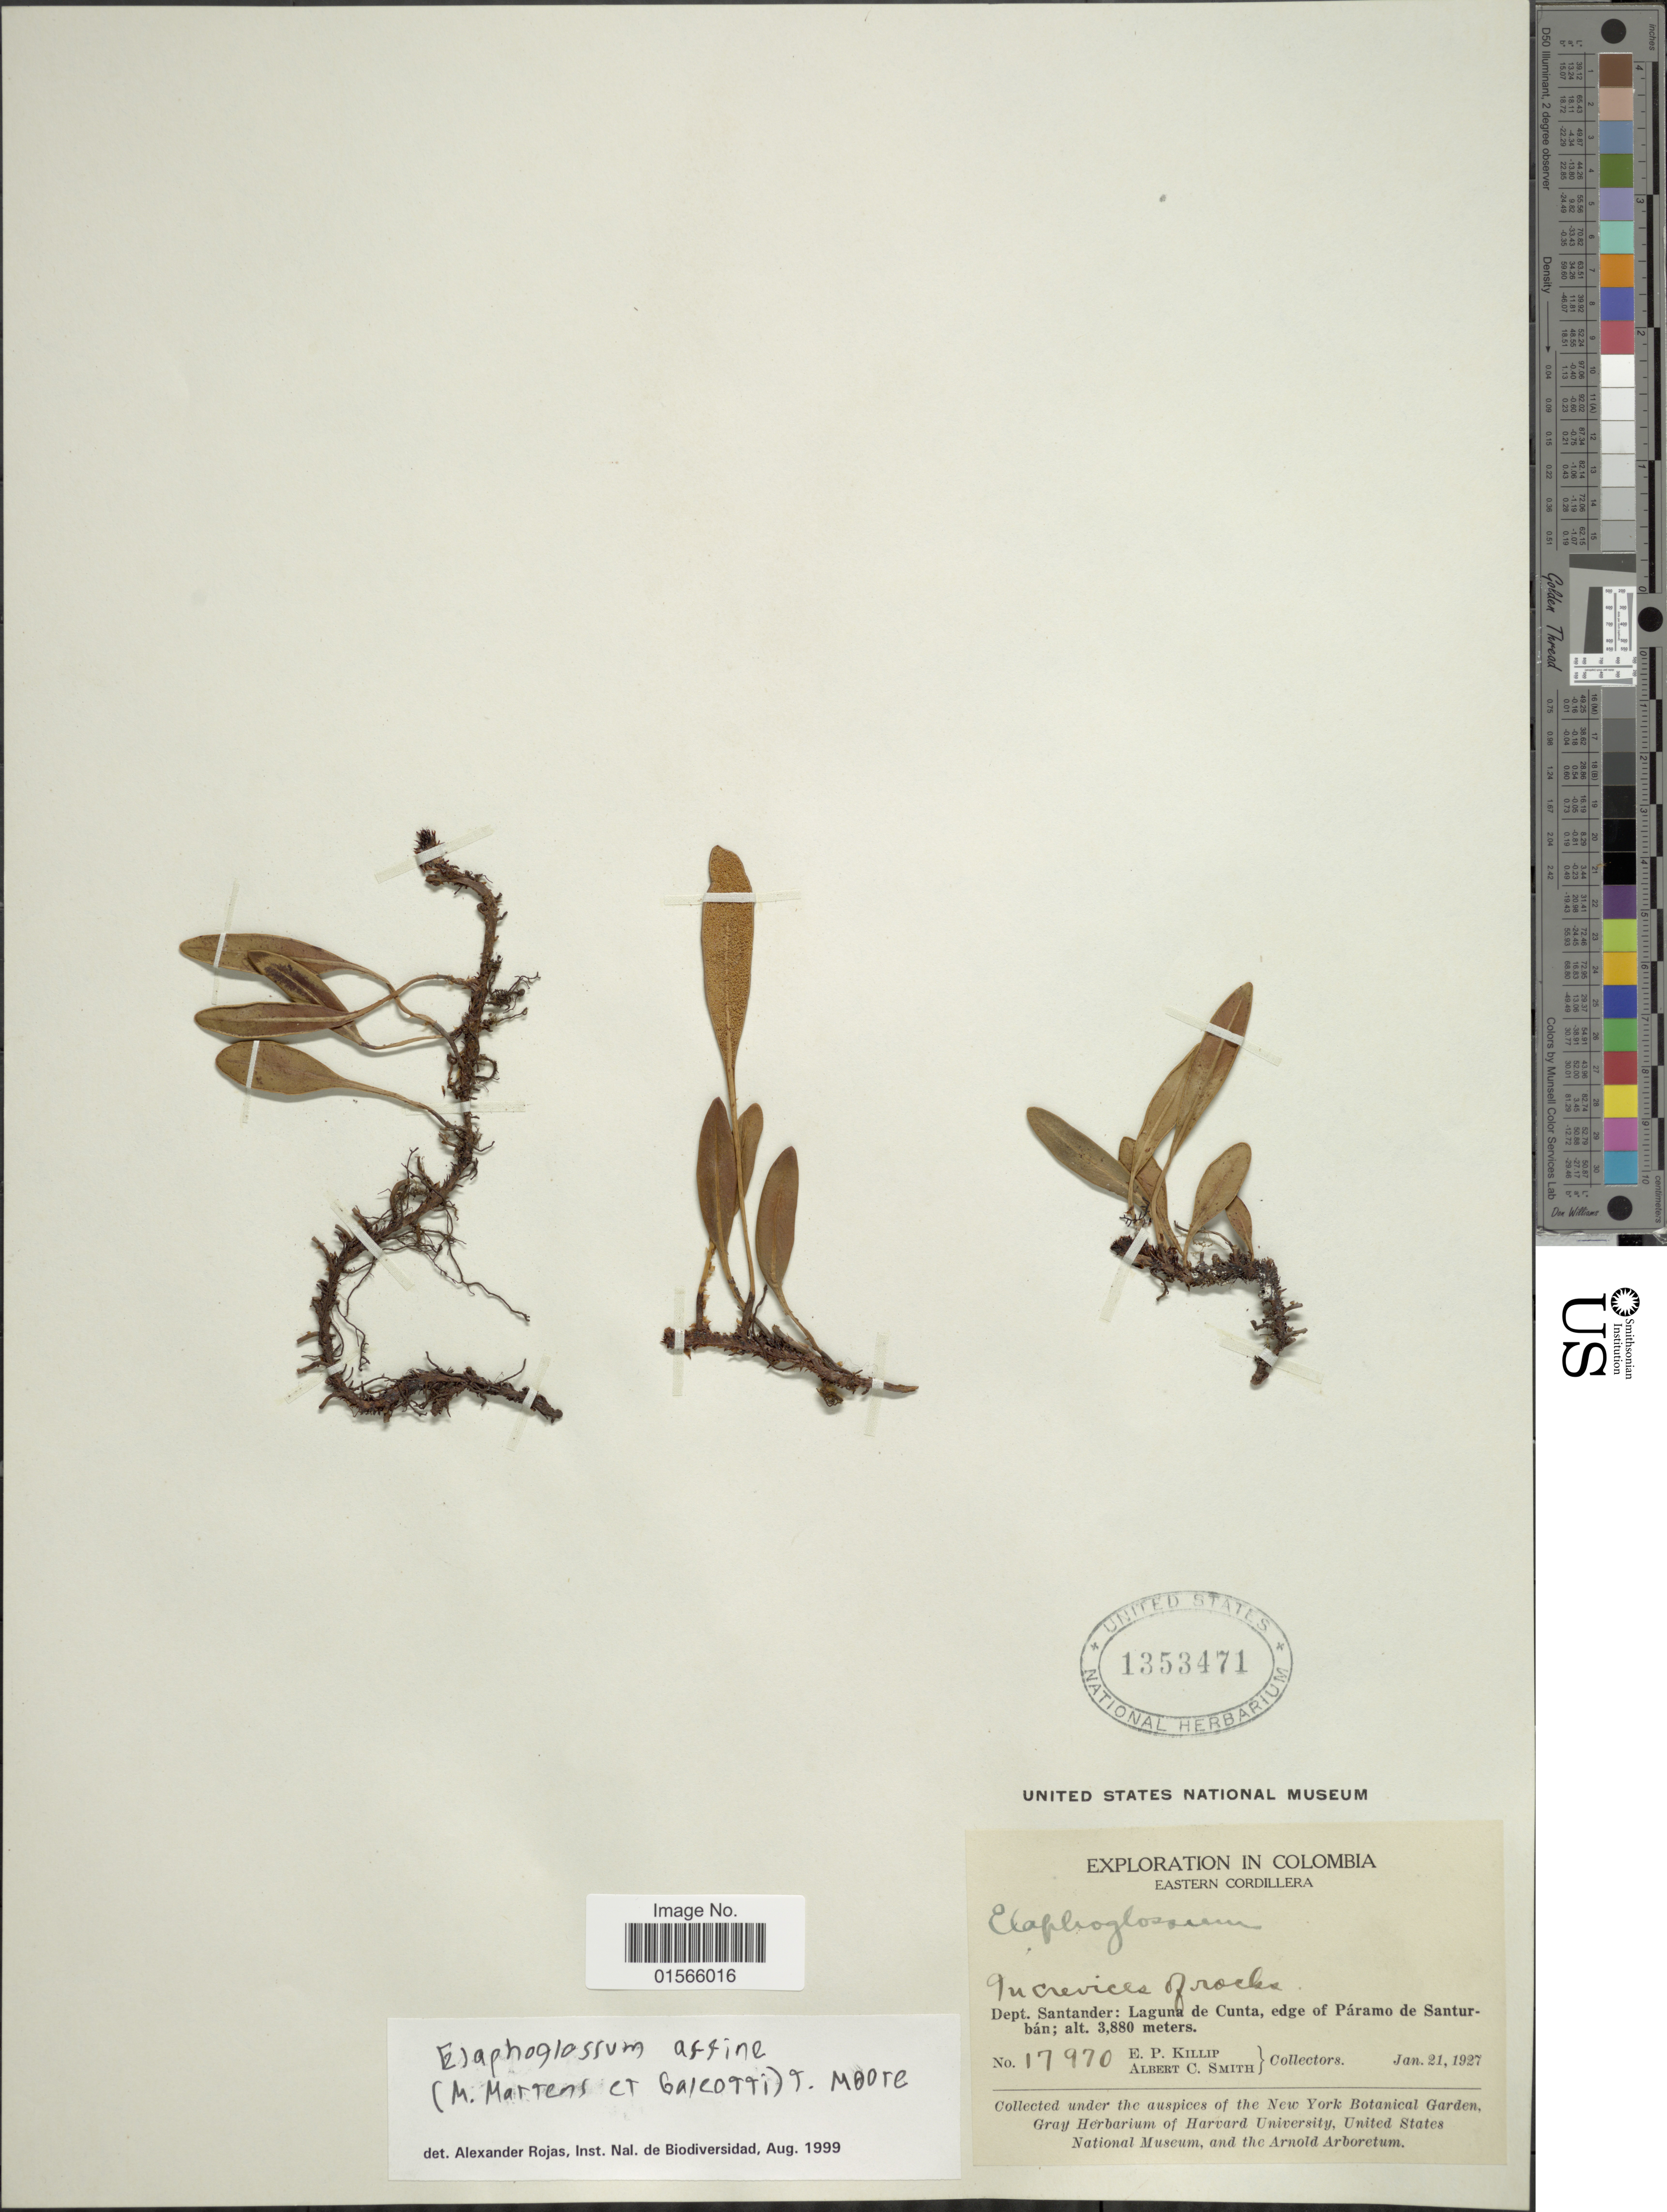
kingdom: Plantae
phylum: Tracheophyta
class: Polypodiopsida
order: Polypodiales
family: Dryopteridaceae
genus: Elaphoglossum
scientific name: Elaphoglossum affine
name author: (M. Martens & Galeotti) T. Moore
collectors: E. P. Killip & A. C. Smith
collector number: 17970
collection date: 1927-01-21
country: Colombia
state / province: Santander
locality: Eastern Cordillera, Dept. Santander: Laguna de Cunta, edge of Páramo de Santurbán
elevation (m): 3880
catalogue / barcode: US 1353471